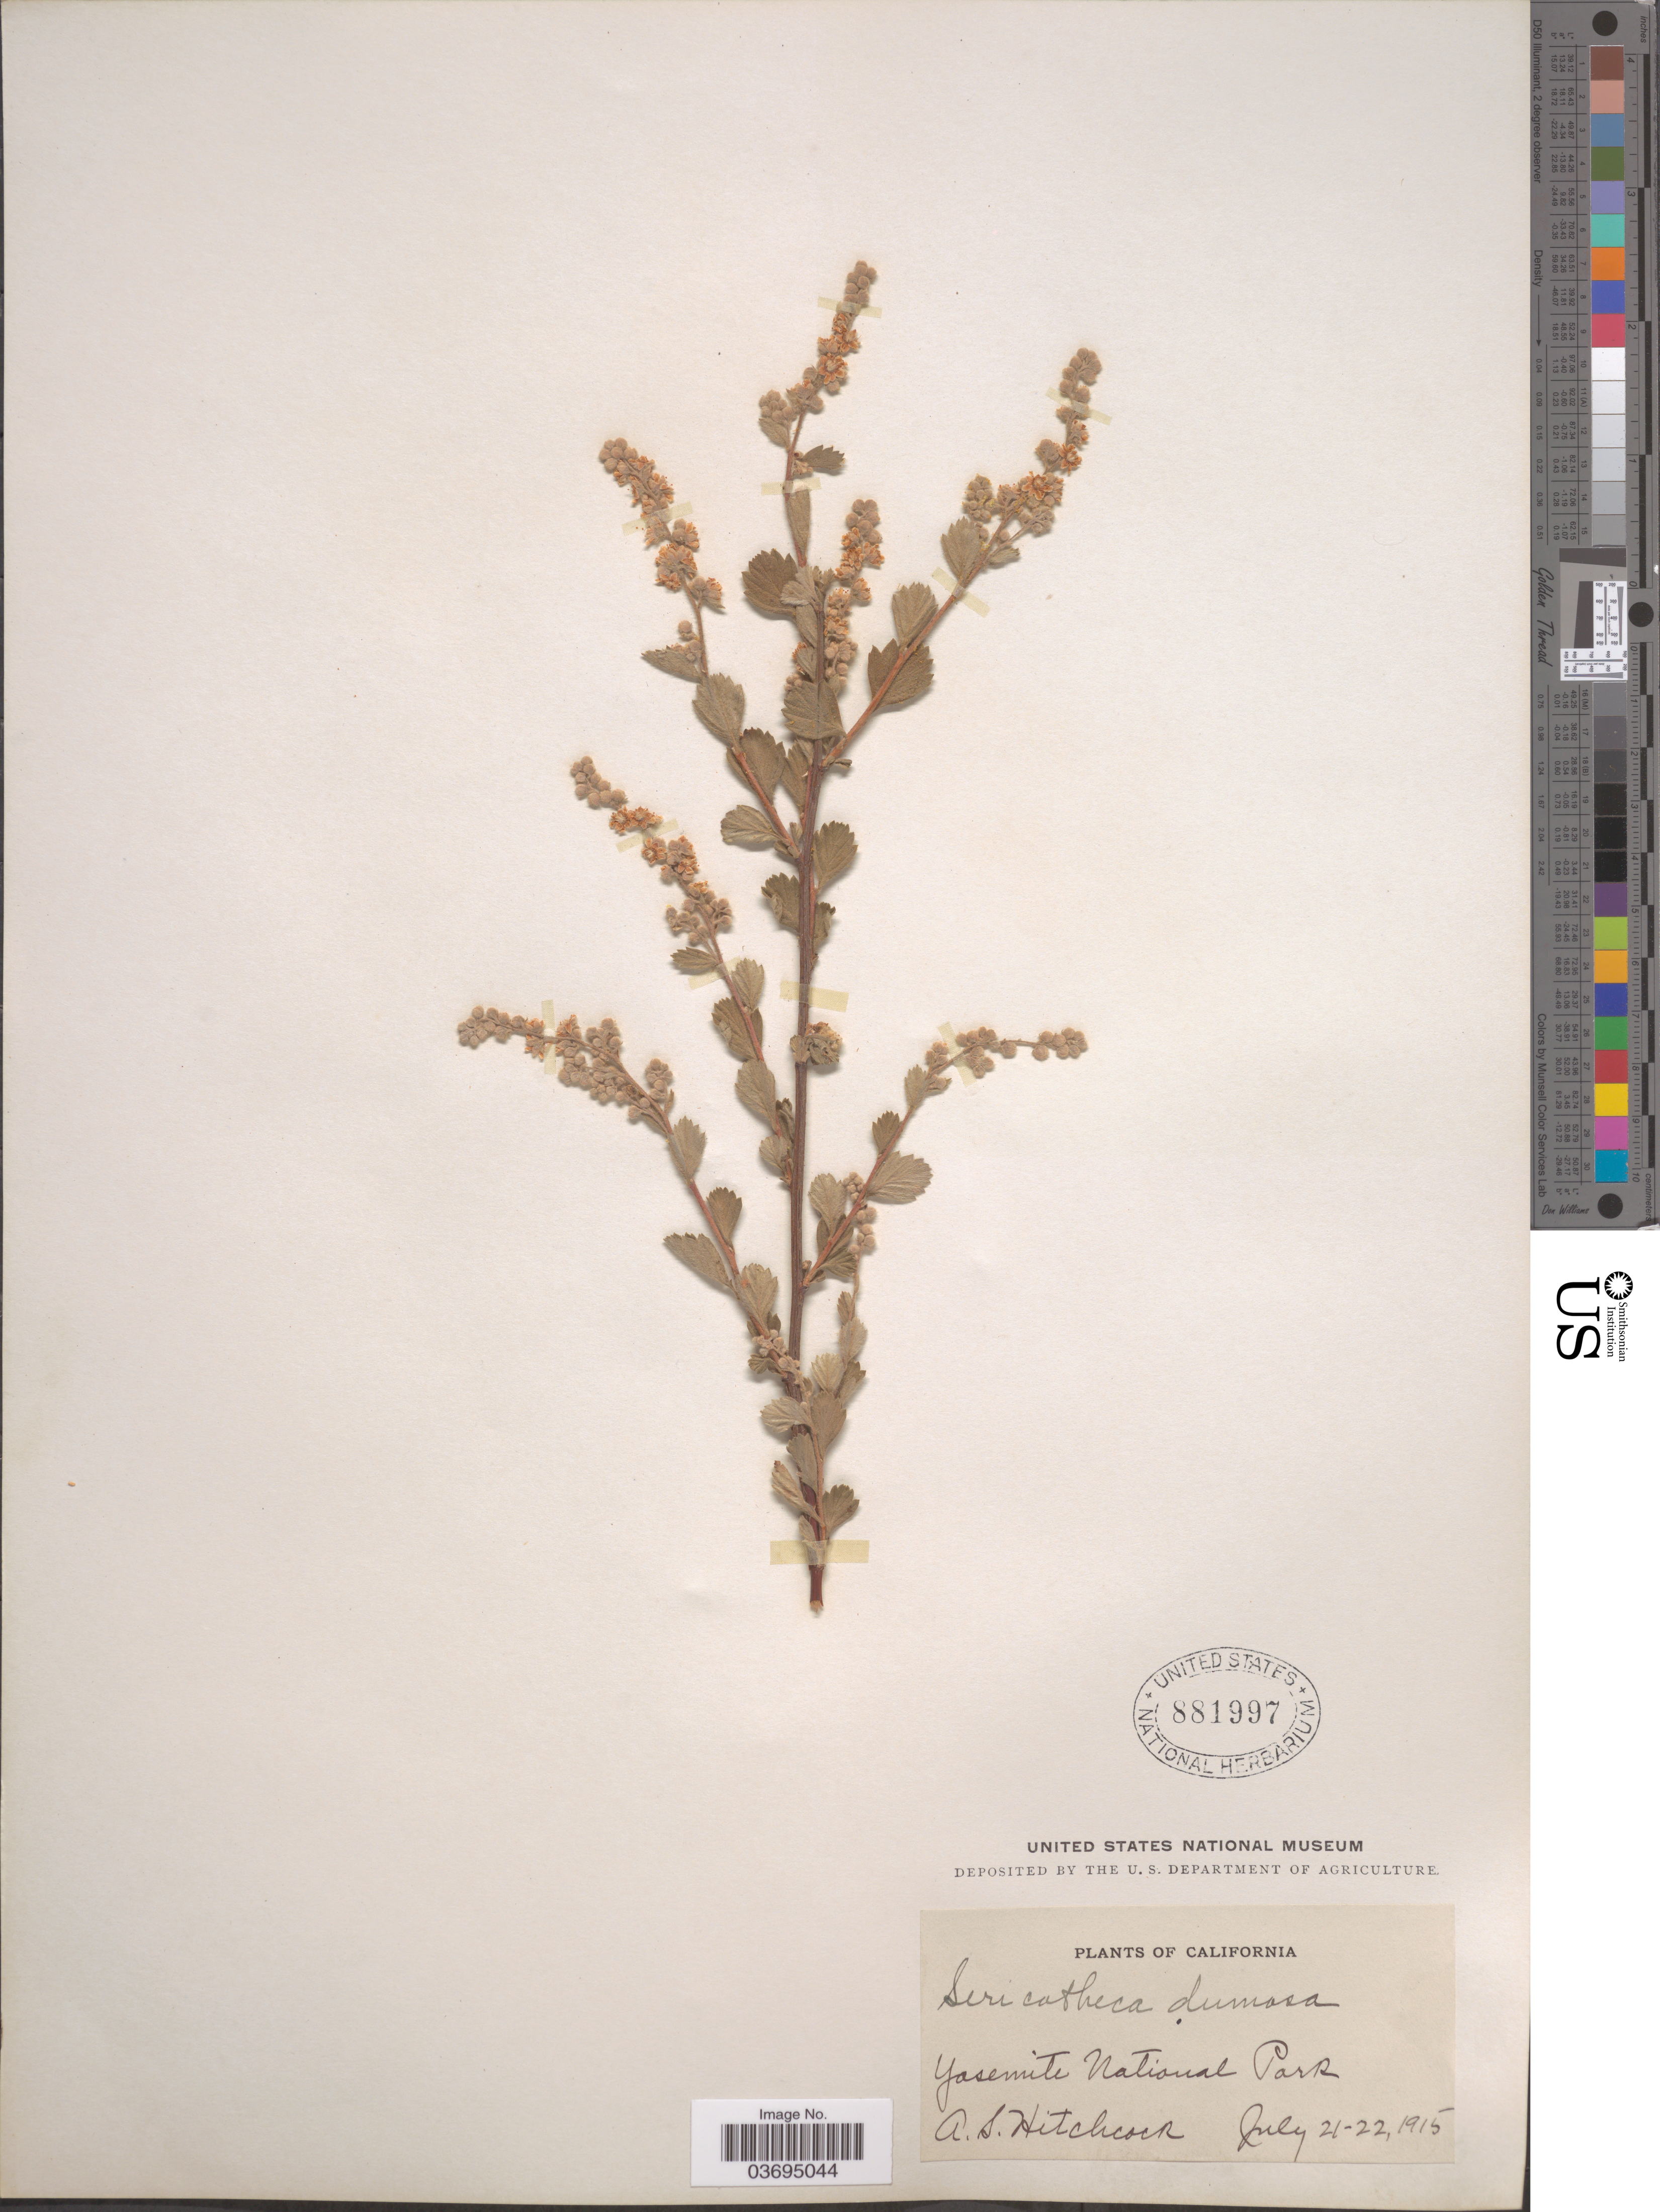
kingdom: Plantae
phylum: Tracheophyta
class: Magnoliopsida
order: Rosales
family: Rosaceae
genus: Holodiscus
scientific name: Holodiscus discolor var. dumosus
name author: Maxim. ex J.M. Coult.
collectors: A. S. Hitchcock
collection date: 1915-07-21/1915-07-22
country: United States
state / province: California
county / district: Mariposa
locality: Yosemite National Park.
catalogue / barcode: US 881997